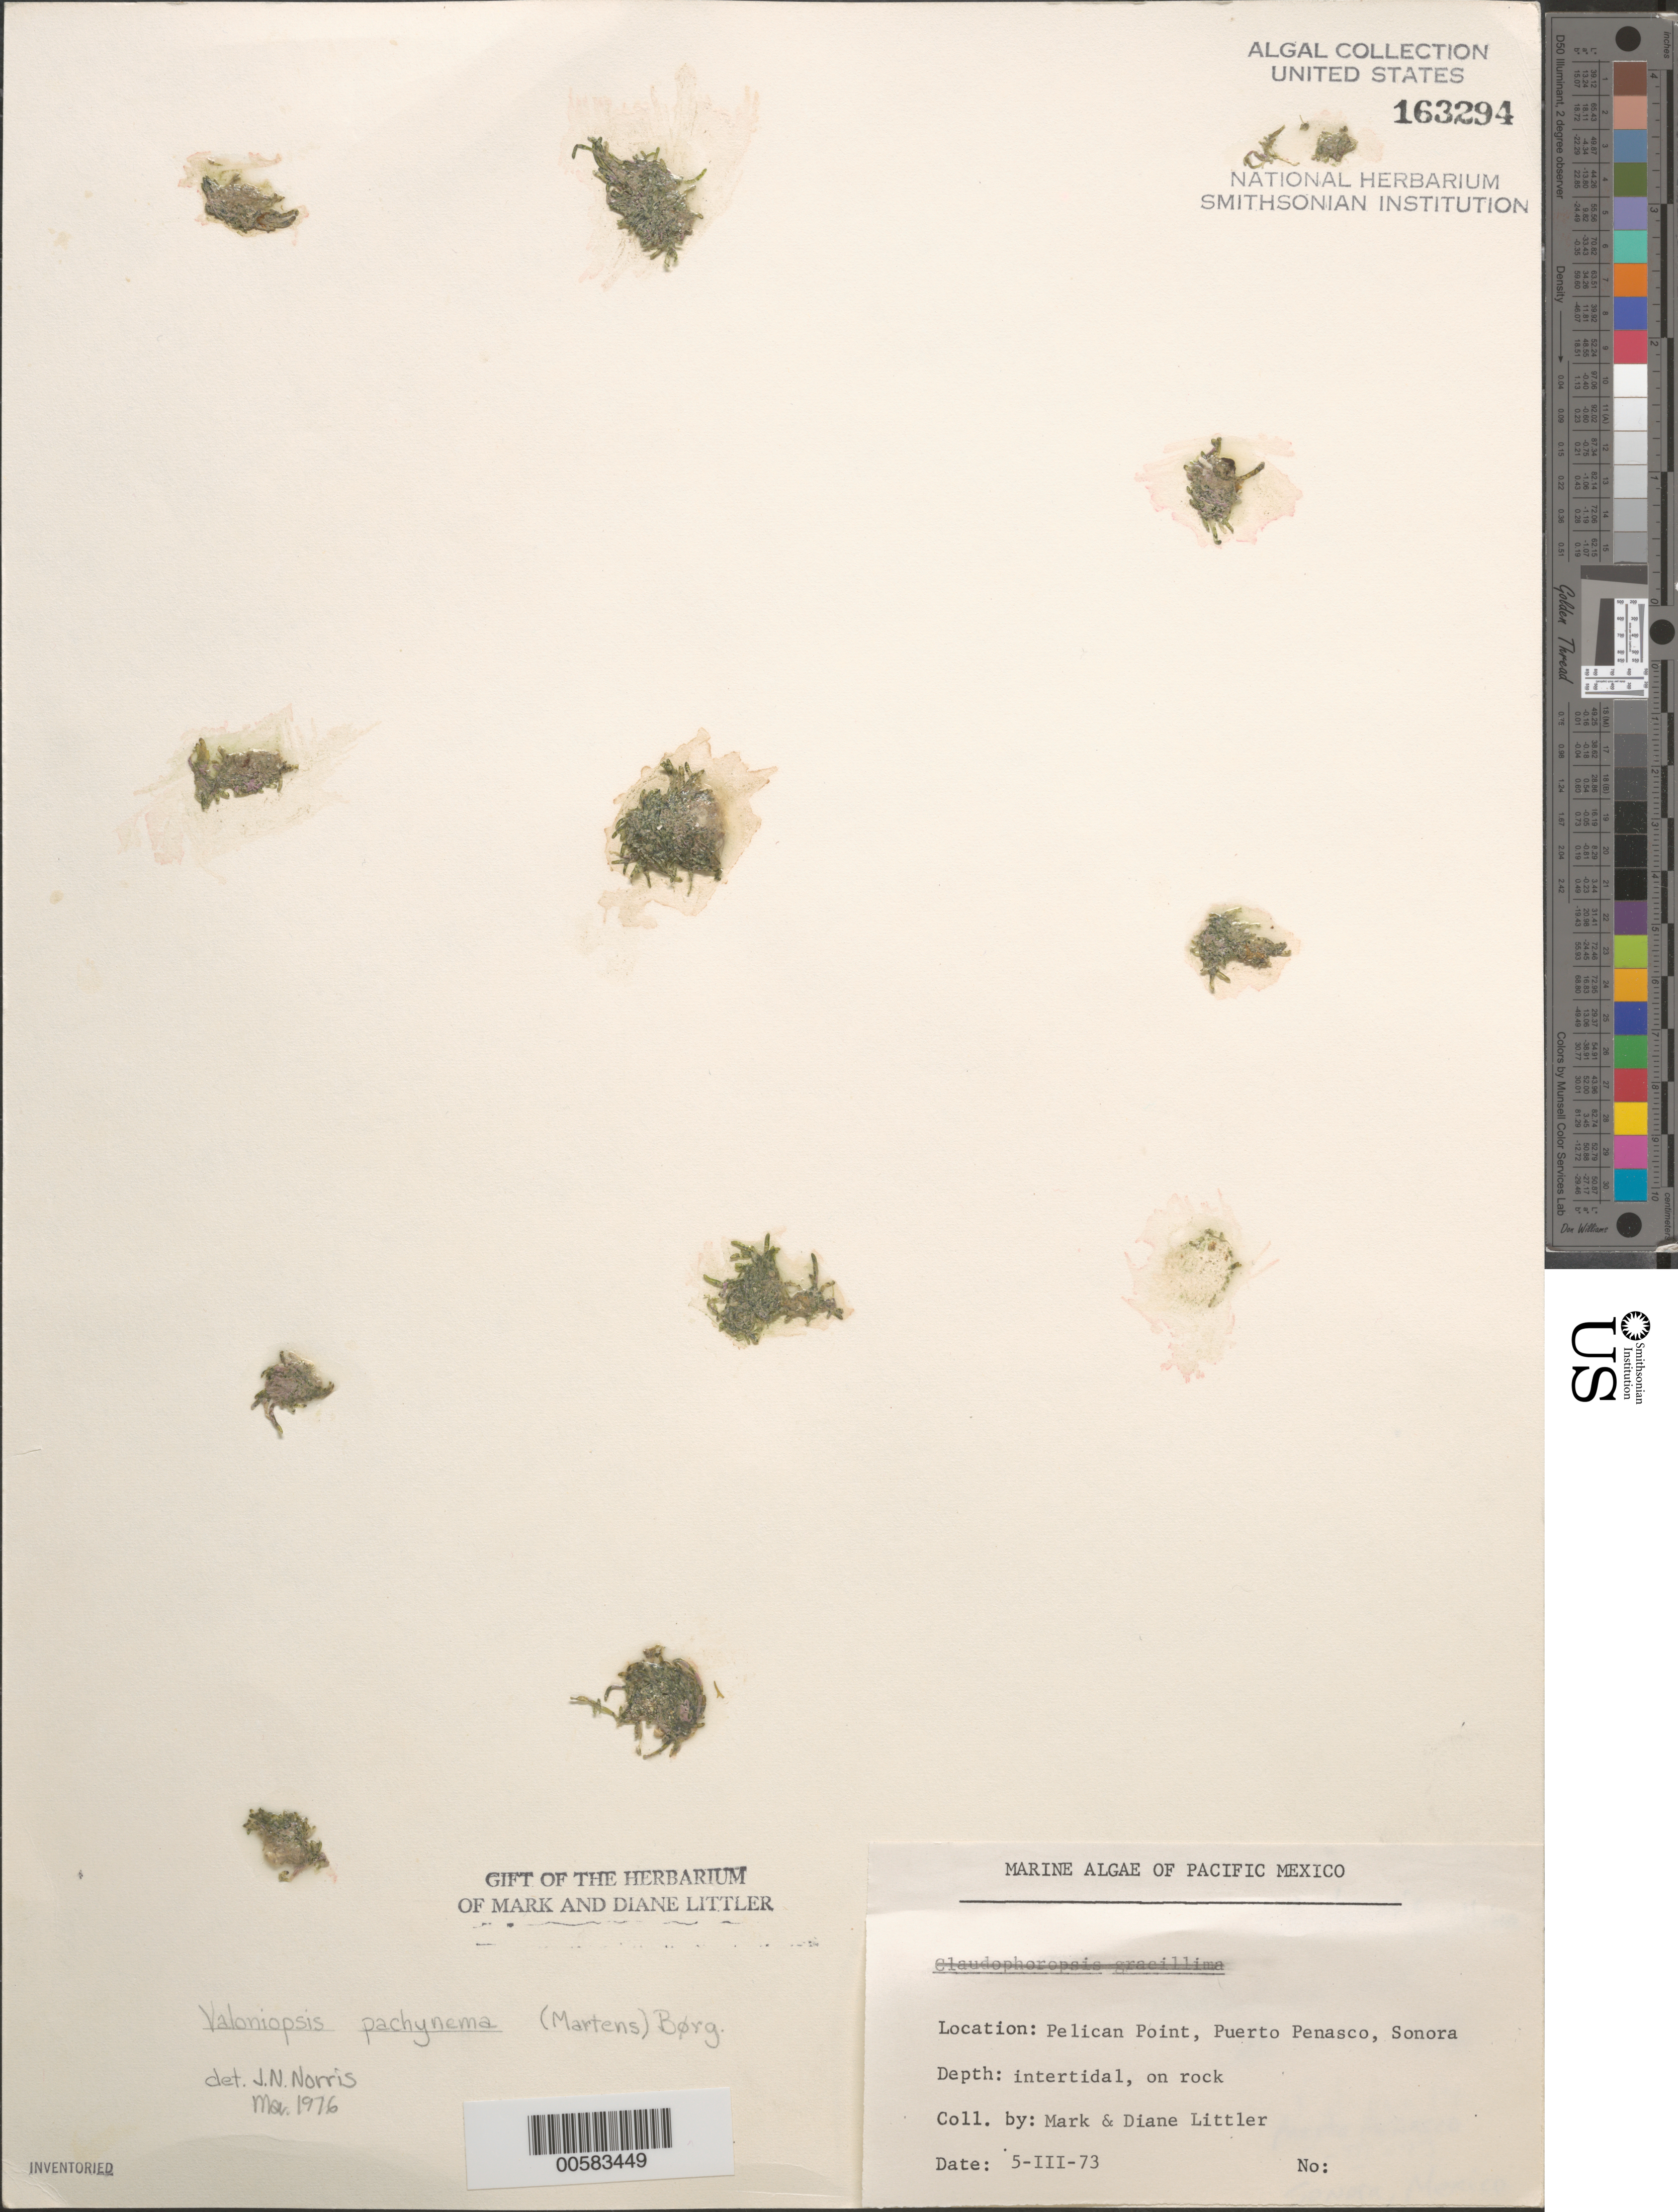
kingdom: Plantae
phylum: Chlorophyta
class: Ulvophyceae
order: Siphonocladales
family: Valoniaceae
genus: Valoniopsis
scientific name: Valoniopsis pachynema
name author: (G. Martens) Børgesen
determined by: Norris, James N.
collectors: M. M. Littler & D. S. Littler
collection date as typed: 05 Mar 1973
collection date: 1973-03-05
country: Mexico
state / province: Sonora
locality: Pelican Point, Puerto Penasco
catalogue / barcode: US 163294